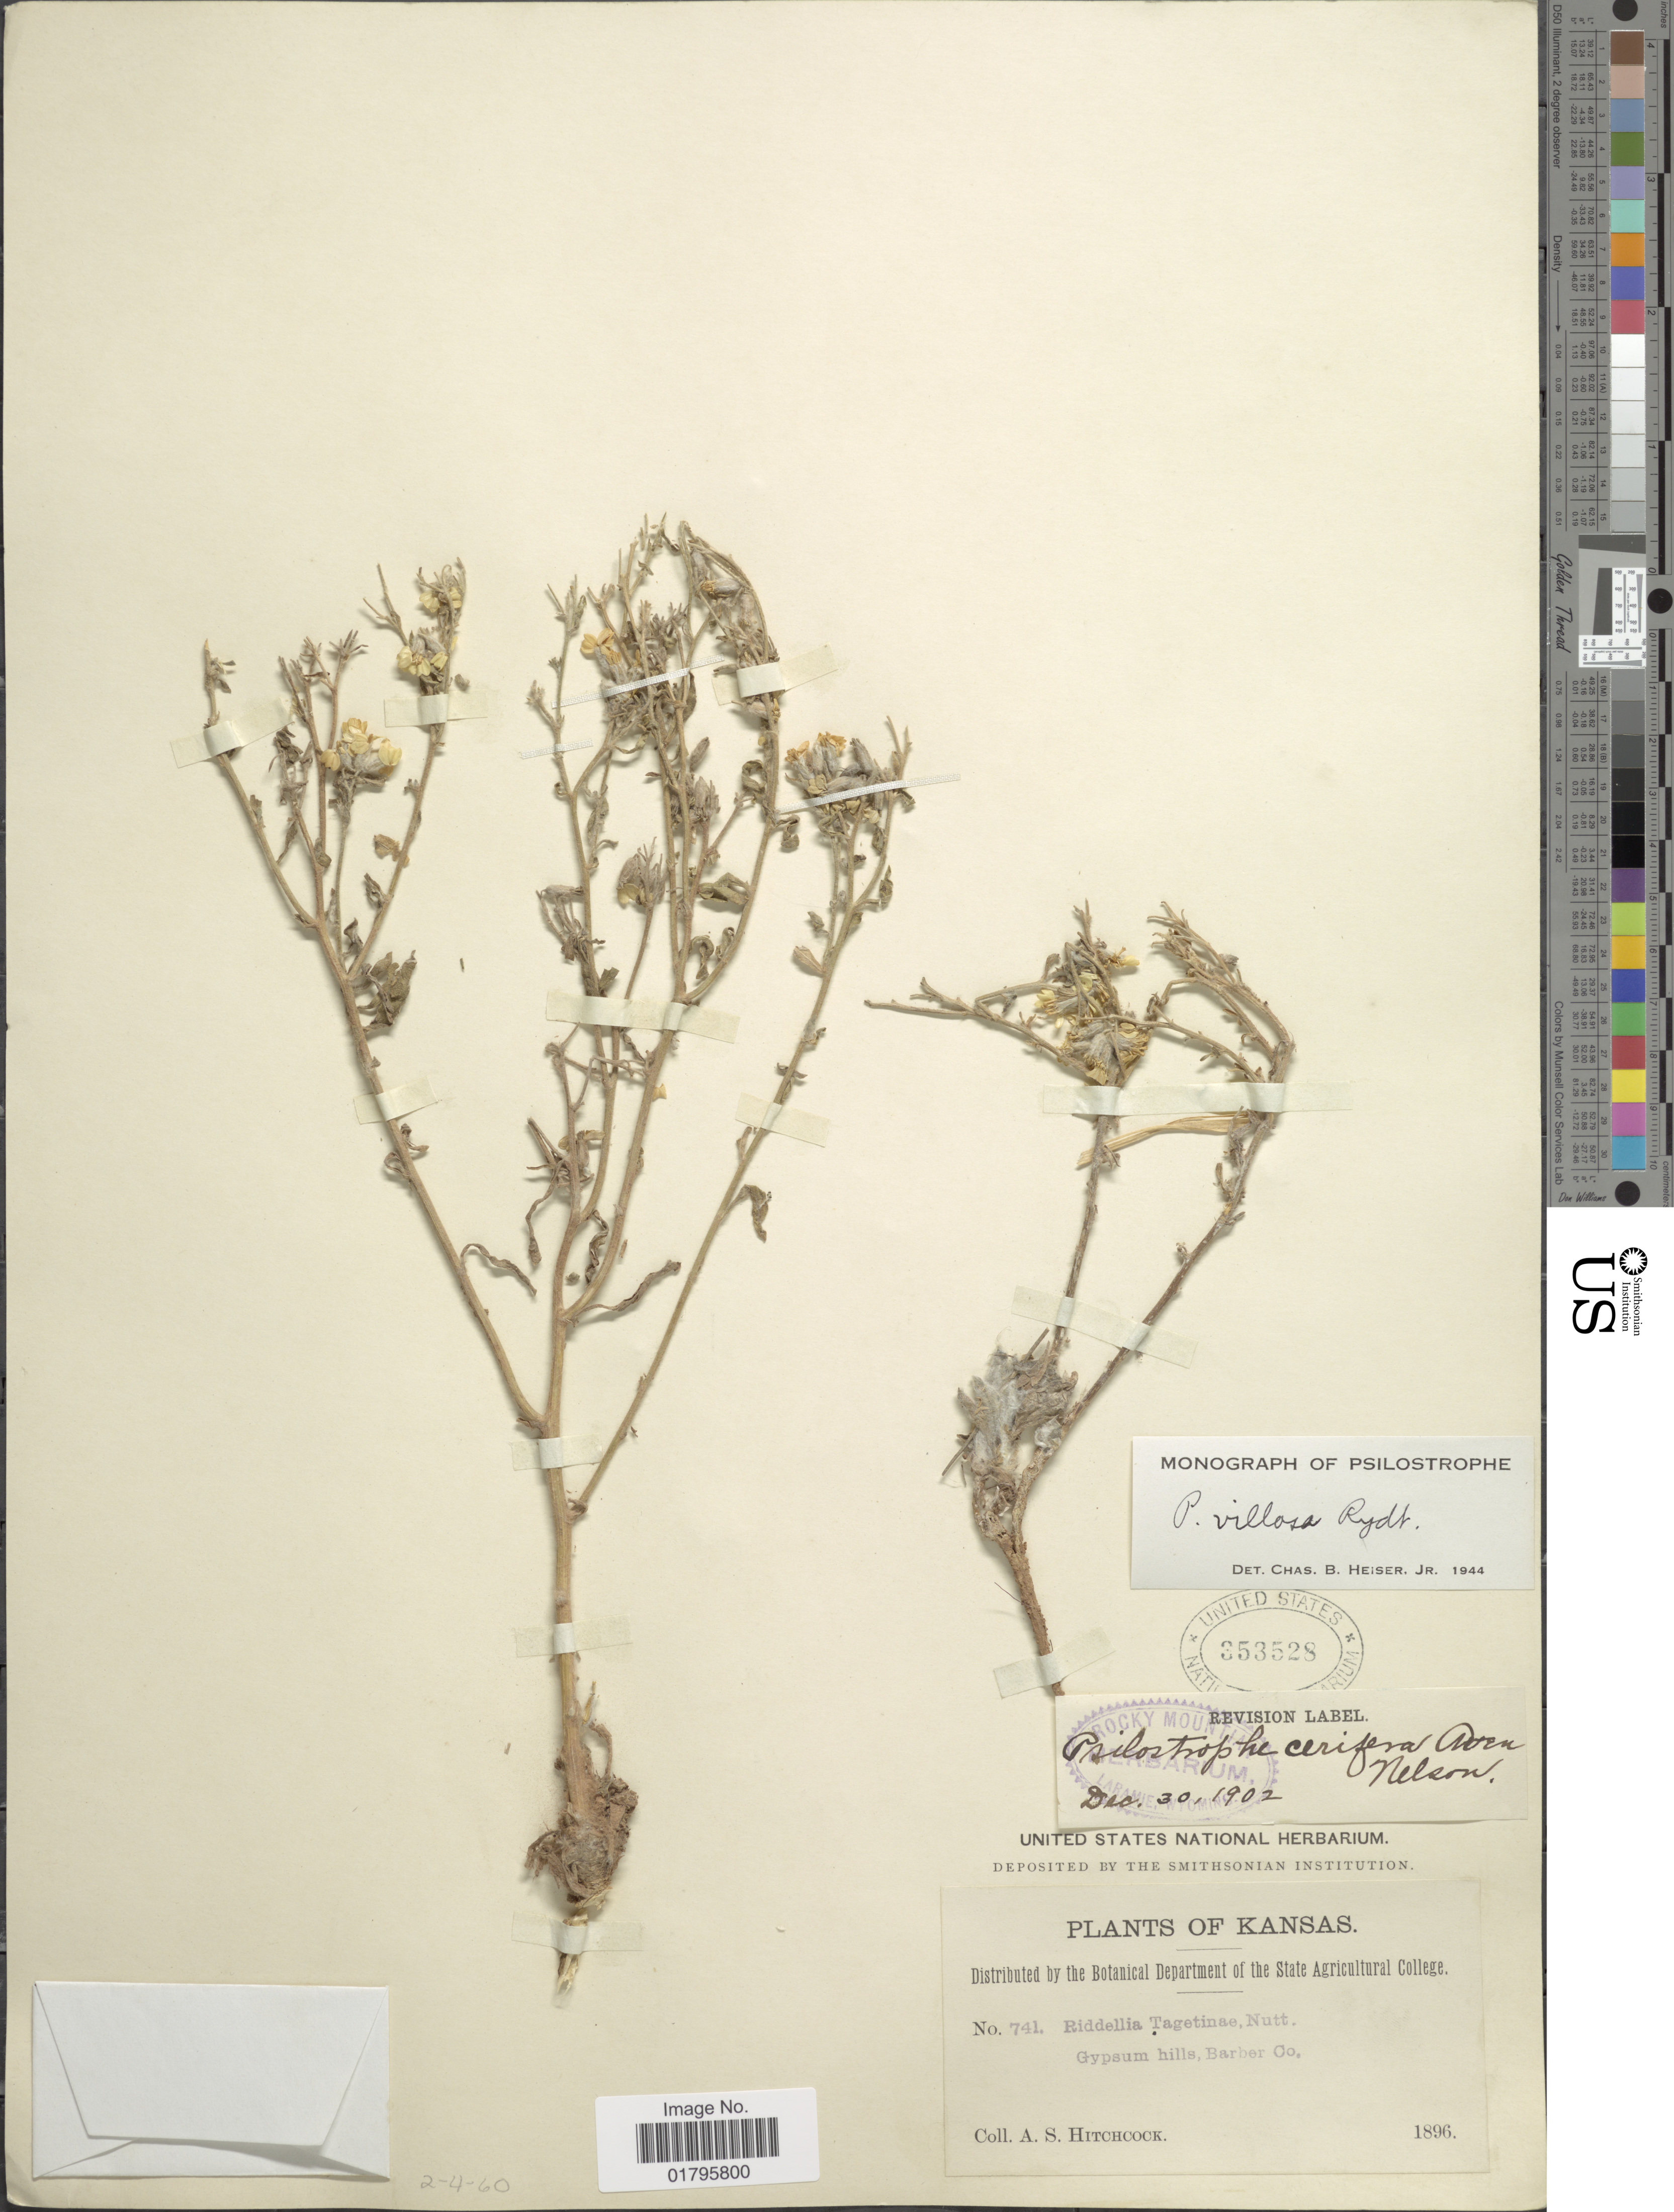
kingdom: Plantae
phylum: Tracheophyta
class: Magnoliopsida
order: Asterales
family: Asteraceae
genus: Psilostrophe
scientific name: Psilostrophe villosa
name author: Rydb. ex Britton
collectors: A. S. Hitchcock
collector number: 741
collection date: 1896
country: United States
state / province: Kansas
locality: Gypsum hills, Barber Co.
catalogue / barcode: US 3535288